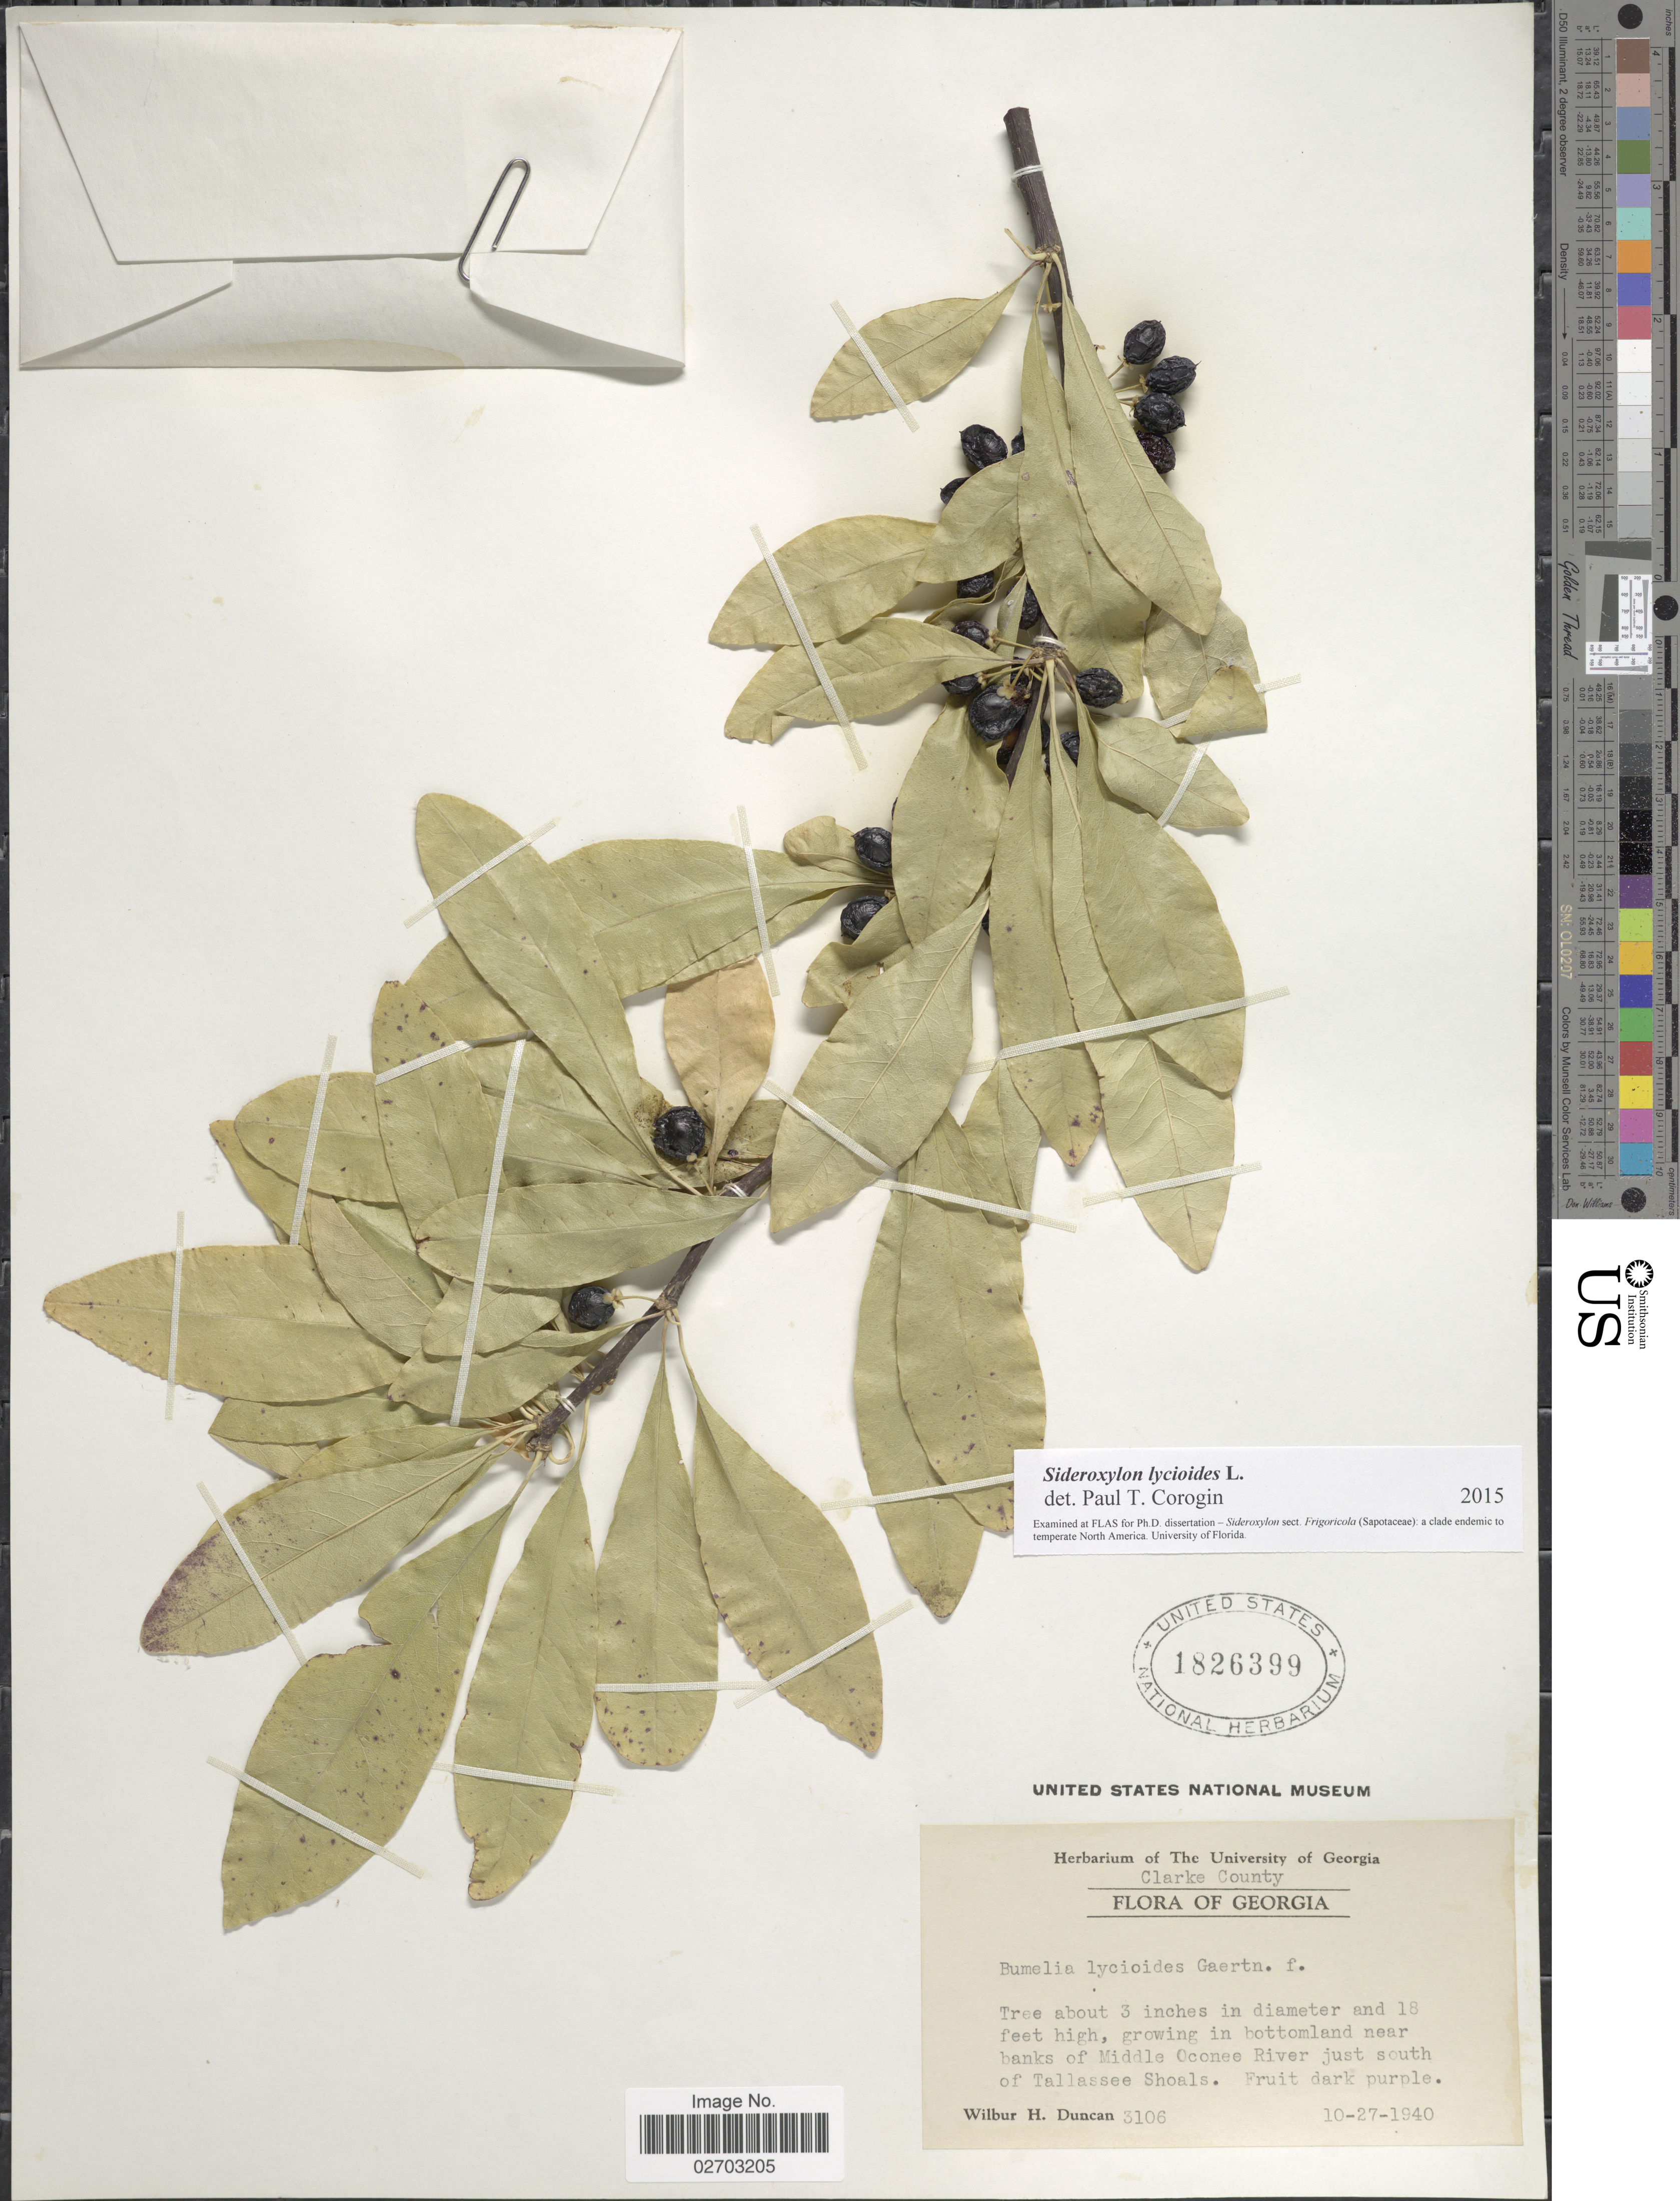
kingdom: Plantae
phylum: Tracheophyta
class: Magnoliopsida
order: Ericales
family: Sapotaceae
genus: Sideroxylon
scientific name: Sideroxylon lycioides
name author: L.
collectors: W. H. Duncan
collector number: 3106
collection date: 1940-10-27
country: United States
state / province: Georgia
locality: Clarke County, growing in bottomland near banks of Middle Oconee River just south of Tallassee Shoals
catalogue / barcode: US 1826399